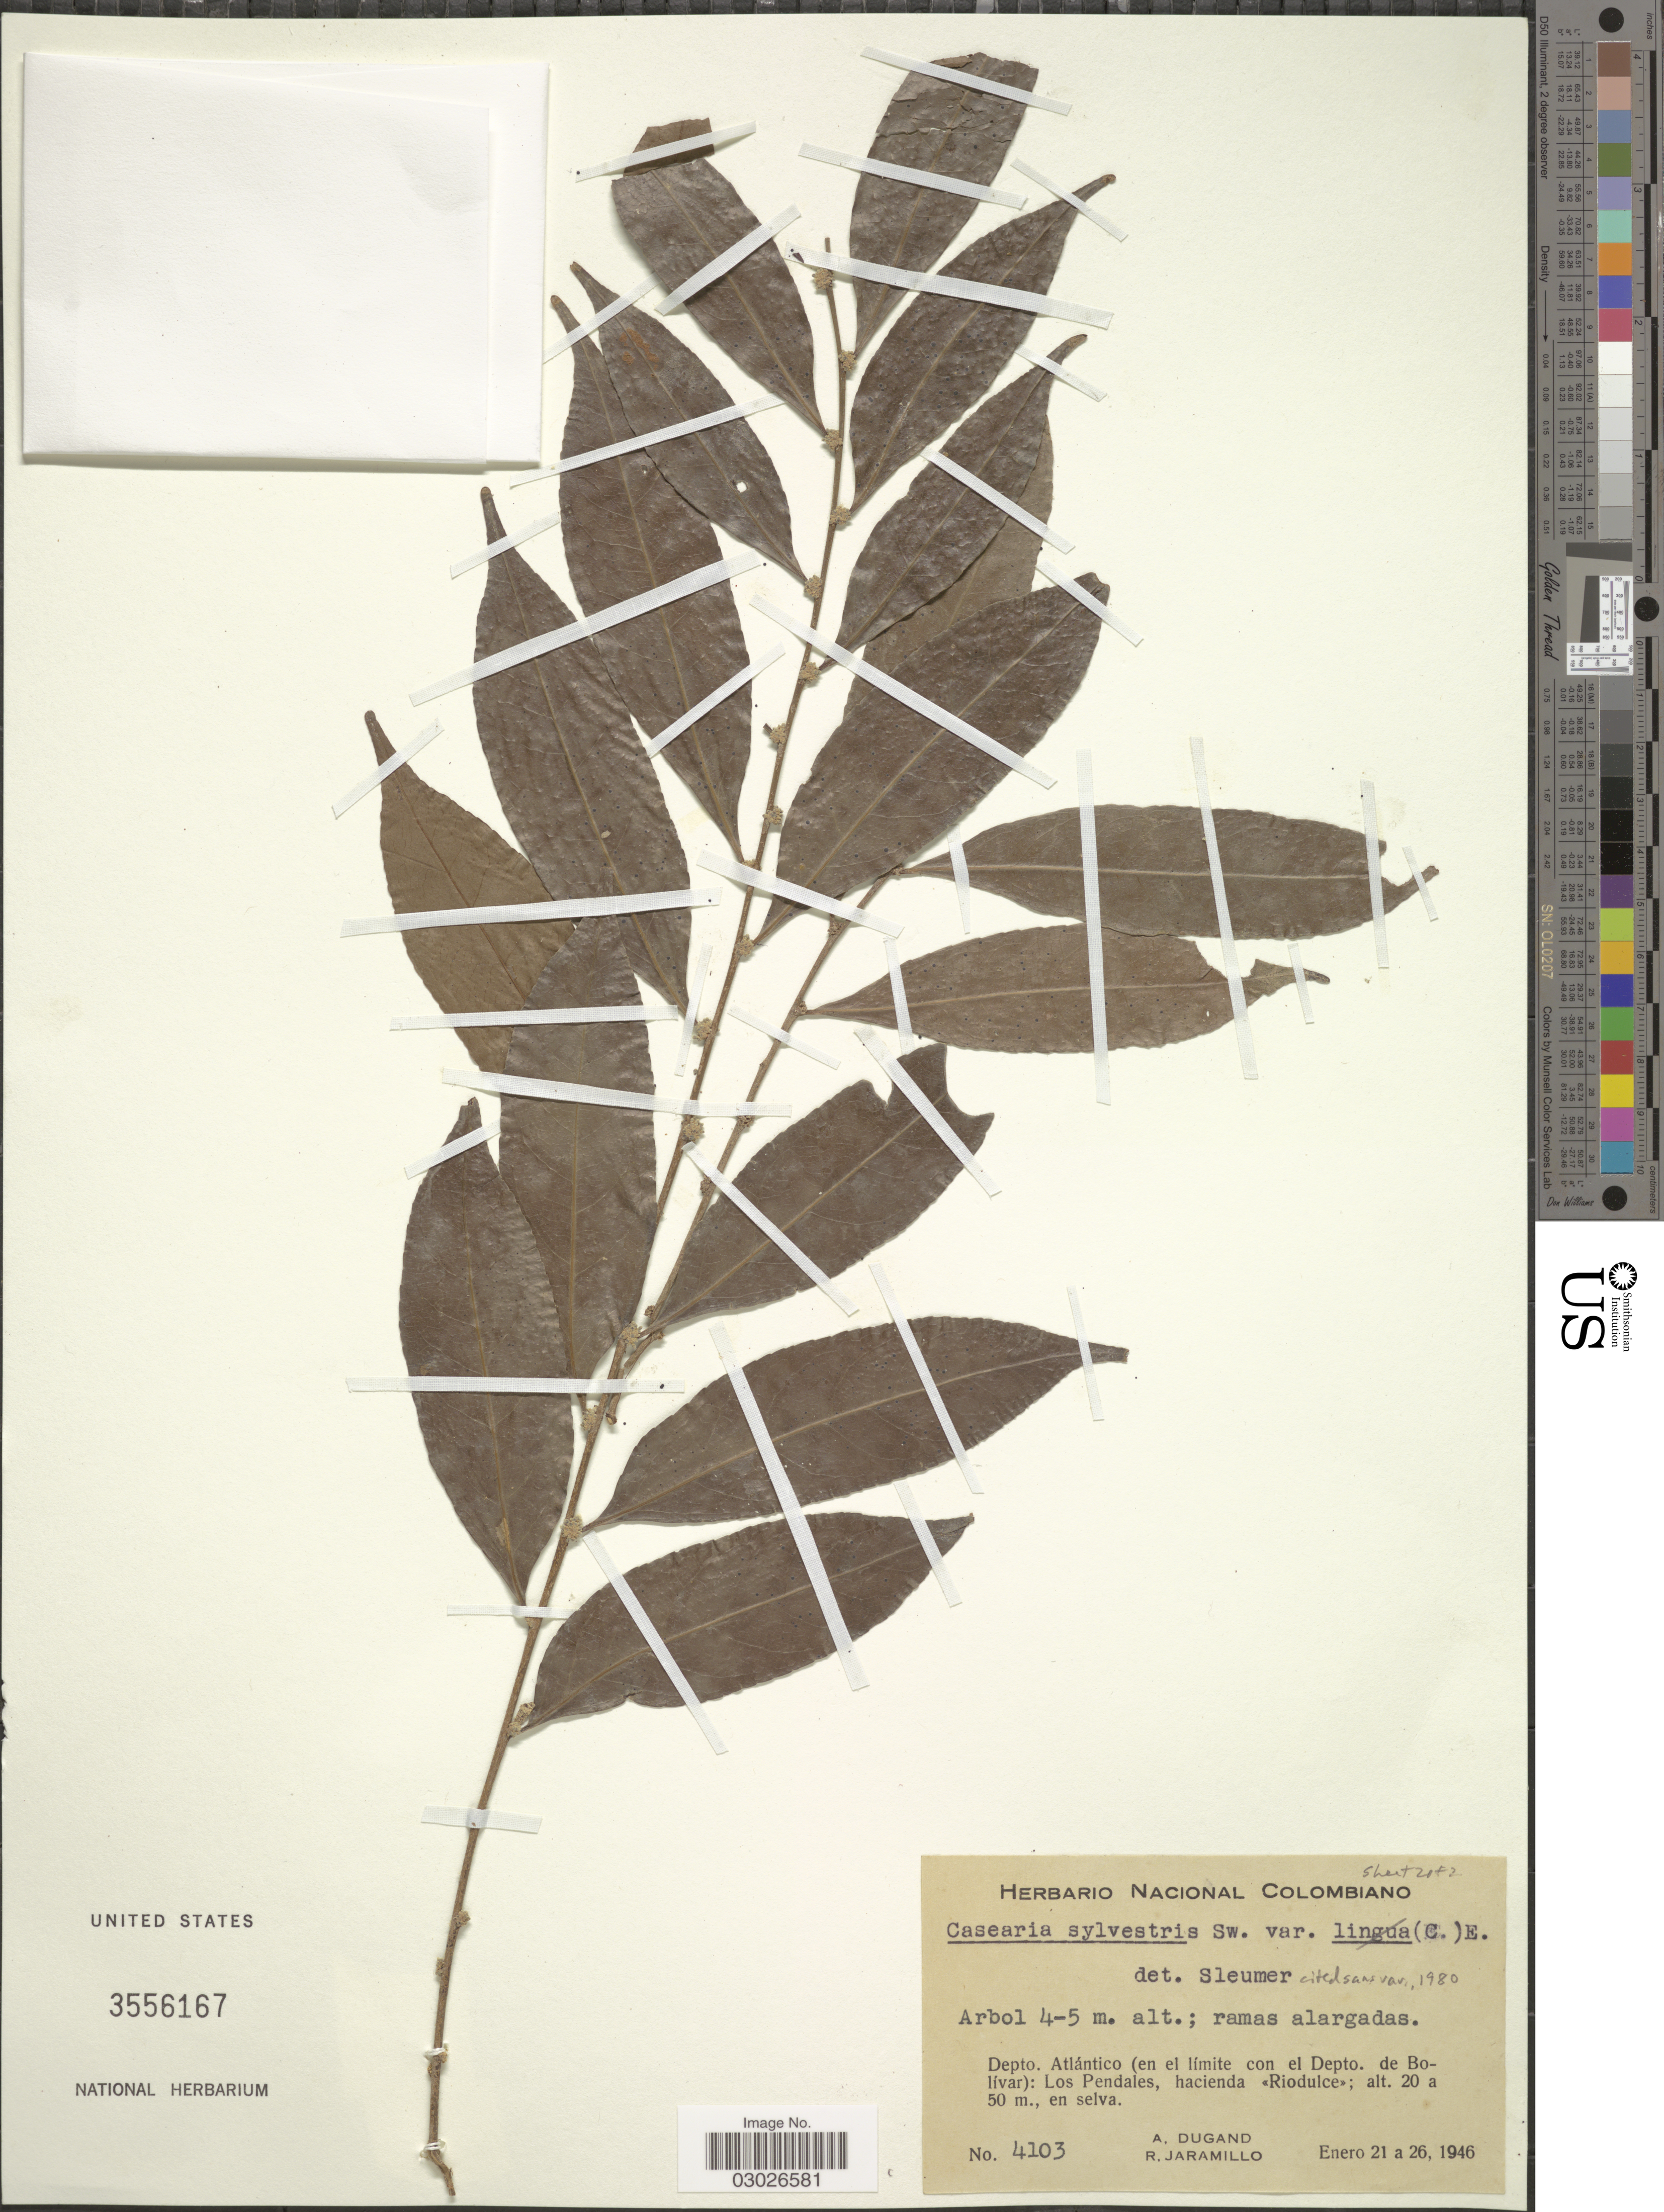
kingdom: Plantae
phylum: Tracheophyta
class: Magnoliopsida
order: Malpighiales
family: Salicaceae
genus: Casearia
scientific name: Casearia sylvestris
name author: Sw.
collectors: A. Dugand & R. Jaramillo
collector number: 4103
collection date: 1946-01-21/1946-01-26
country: Colombia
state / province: Atlántico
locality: Depto. Atlántico (en el límite con el Depto. de Bolívar): Los Pendales, hacienda <<Riodulce>>.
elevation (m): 20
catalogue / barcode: US 3556167